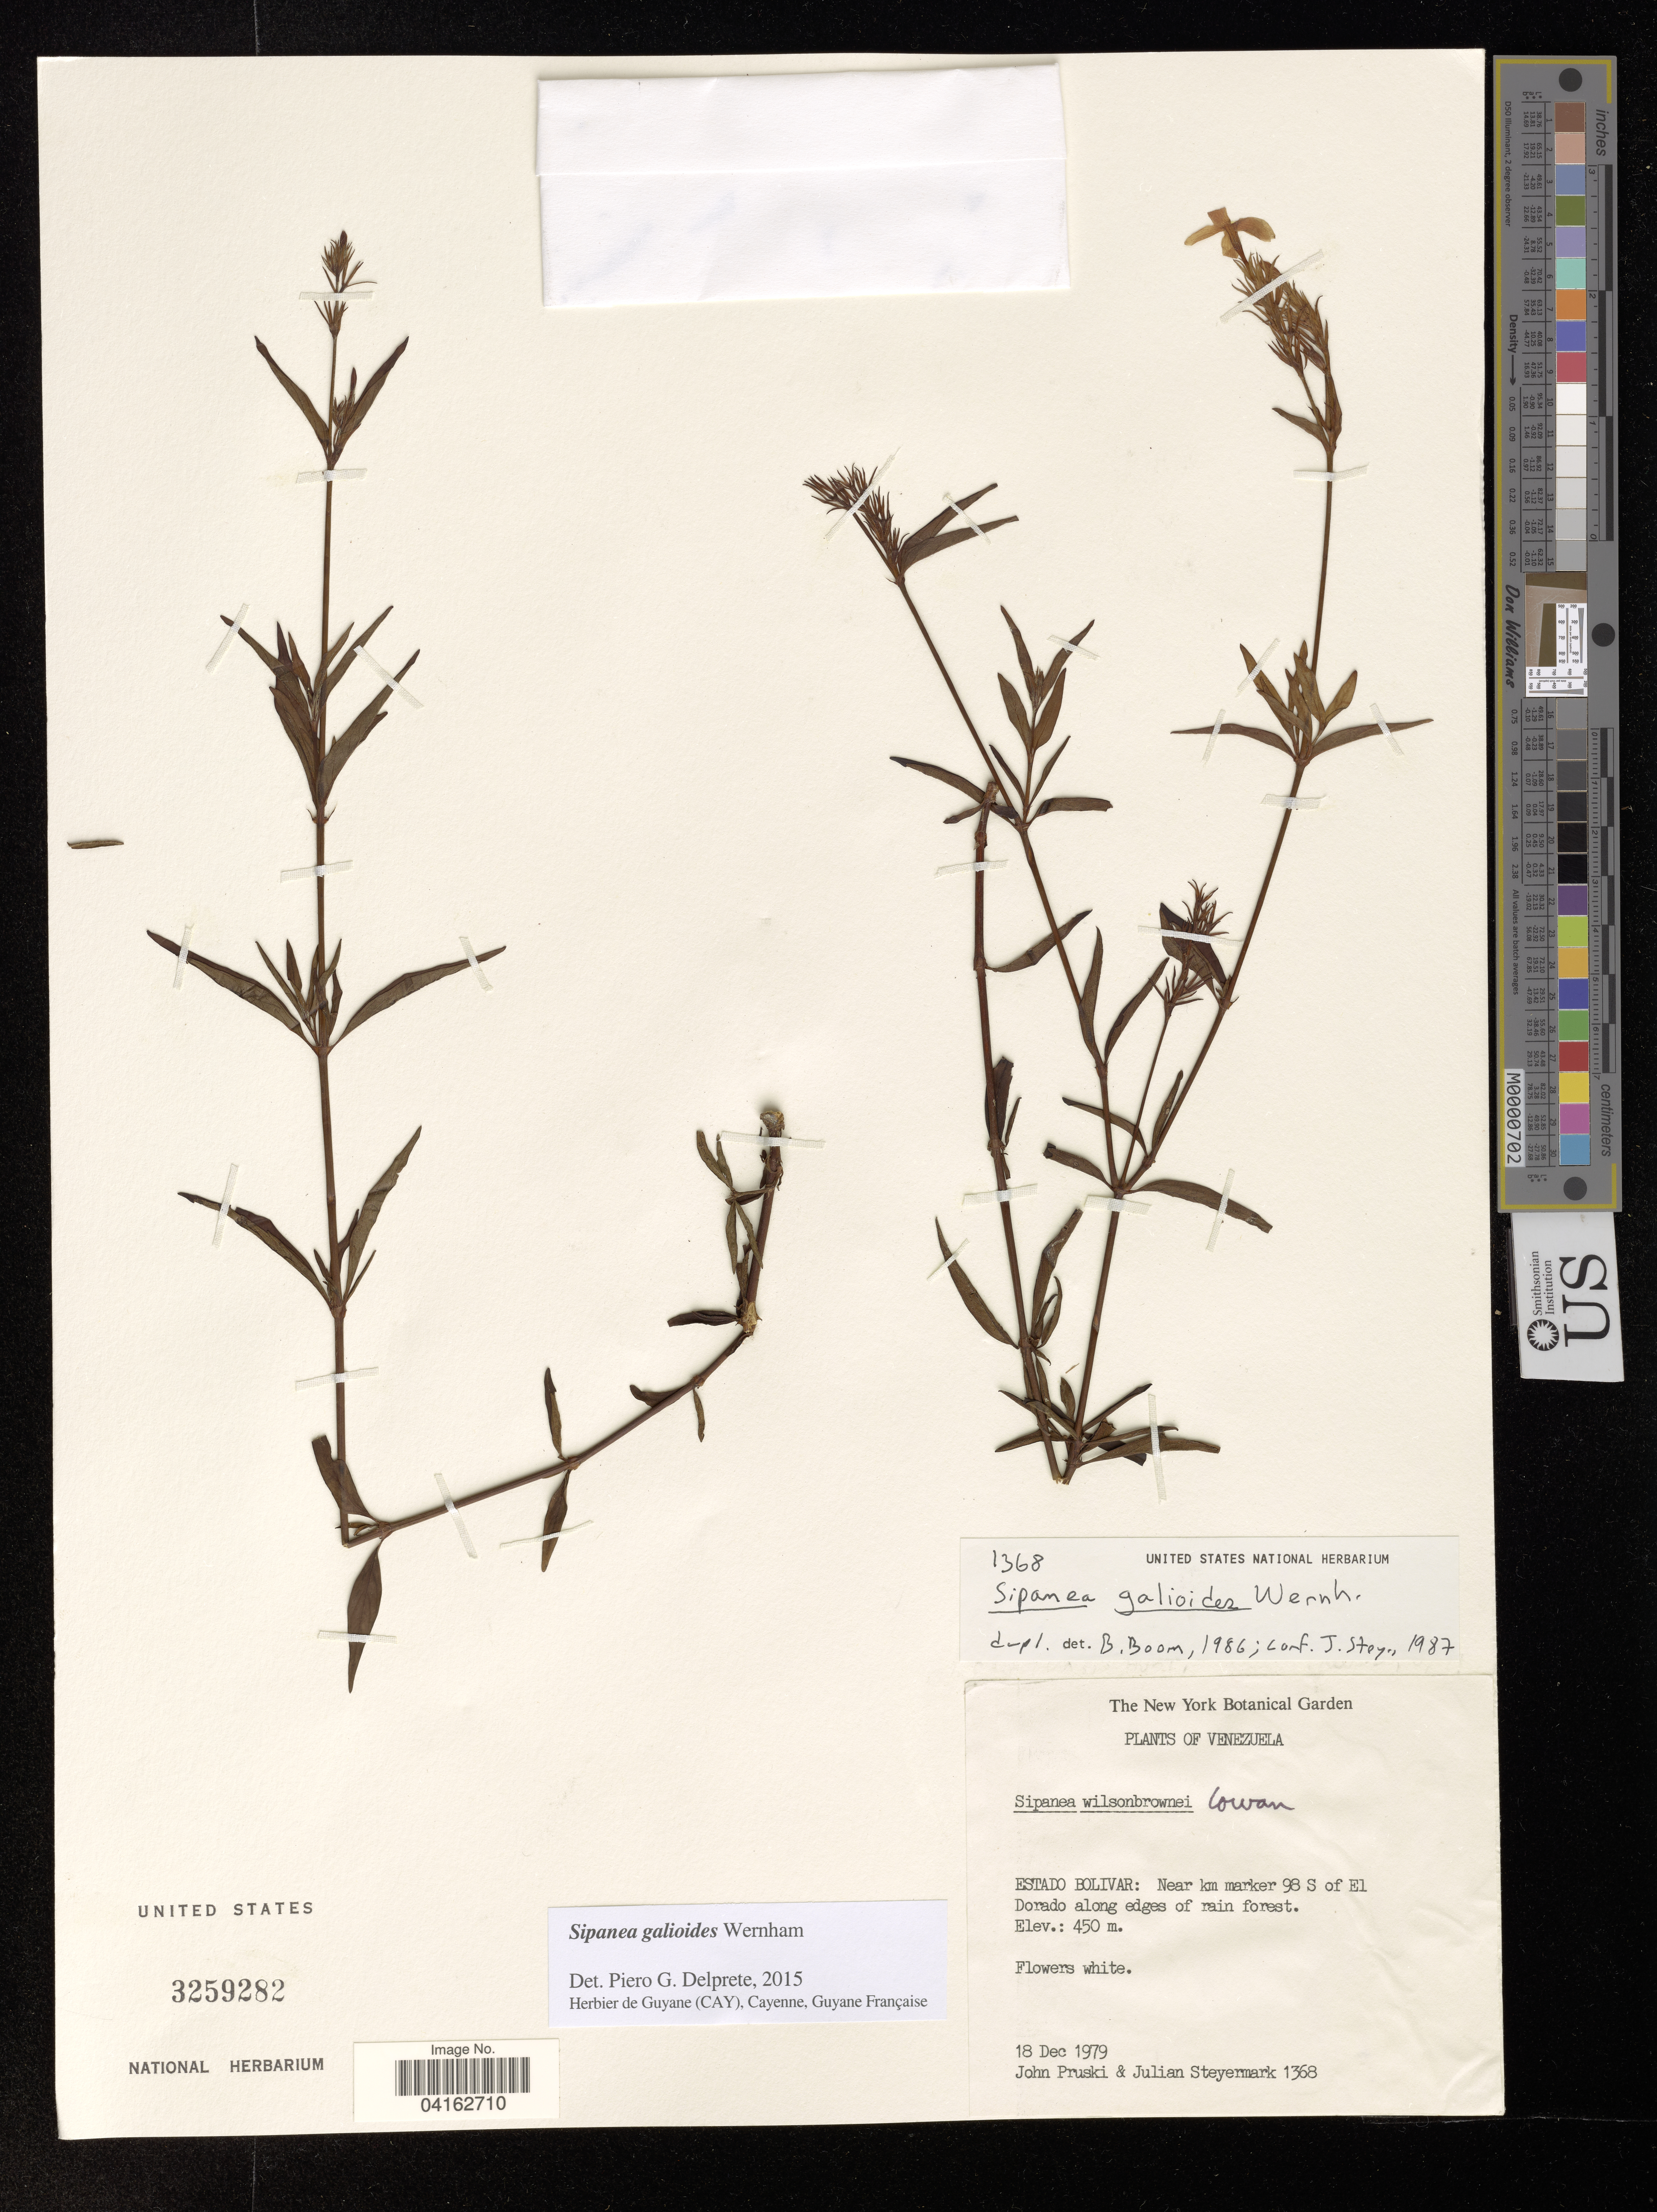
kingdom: Plantae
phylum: Tracheophyta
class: Magnoliopsida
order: Gentianales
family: Rubiaceae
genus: Sipanea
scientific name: Sipanea galioides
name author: Wernham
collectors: J. Pruski & J. Steyermark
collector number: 1368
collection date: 1979-12-18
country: Venezuela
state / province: Bolivar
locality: Estado Bolivar: Near km marker 98 S of El Dorado along edges of rain forest.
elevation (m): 450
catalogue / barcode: US 3259282